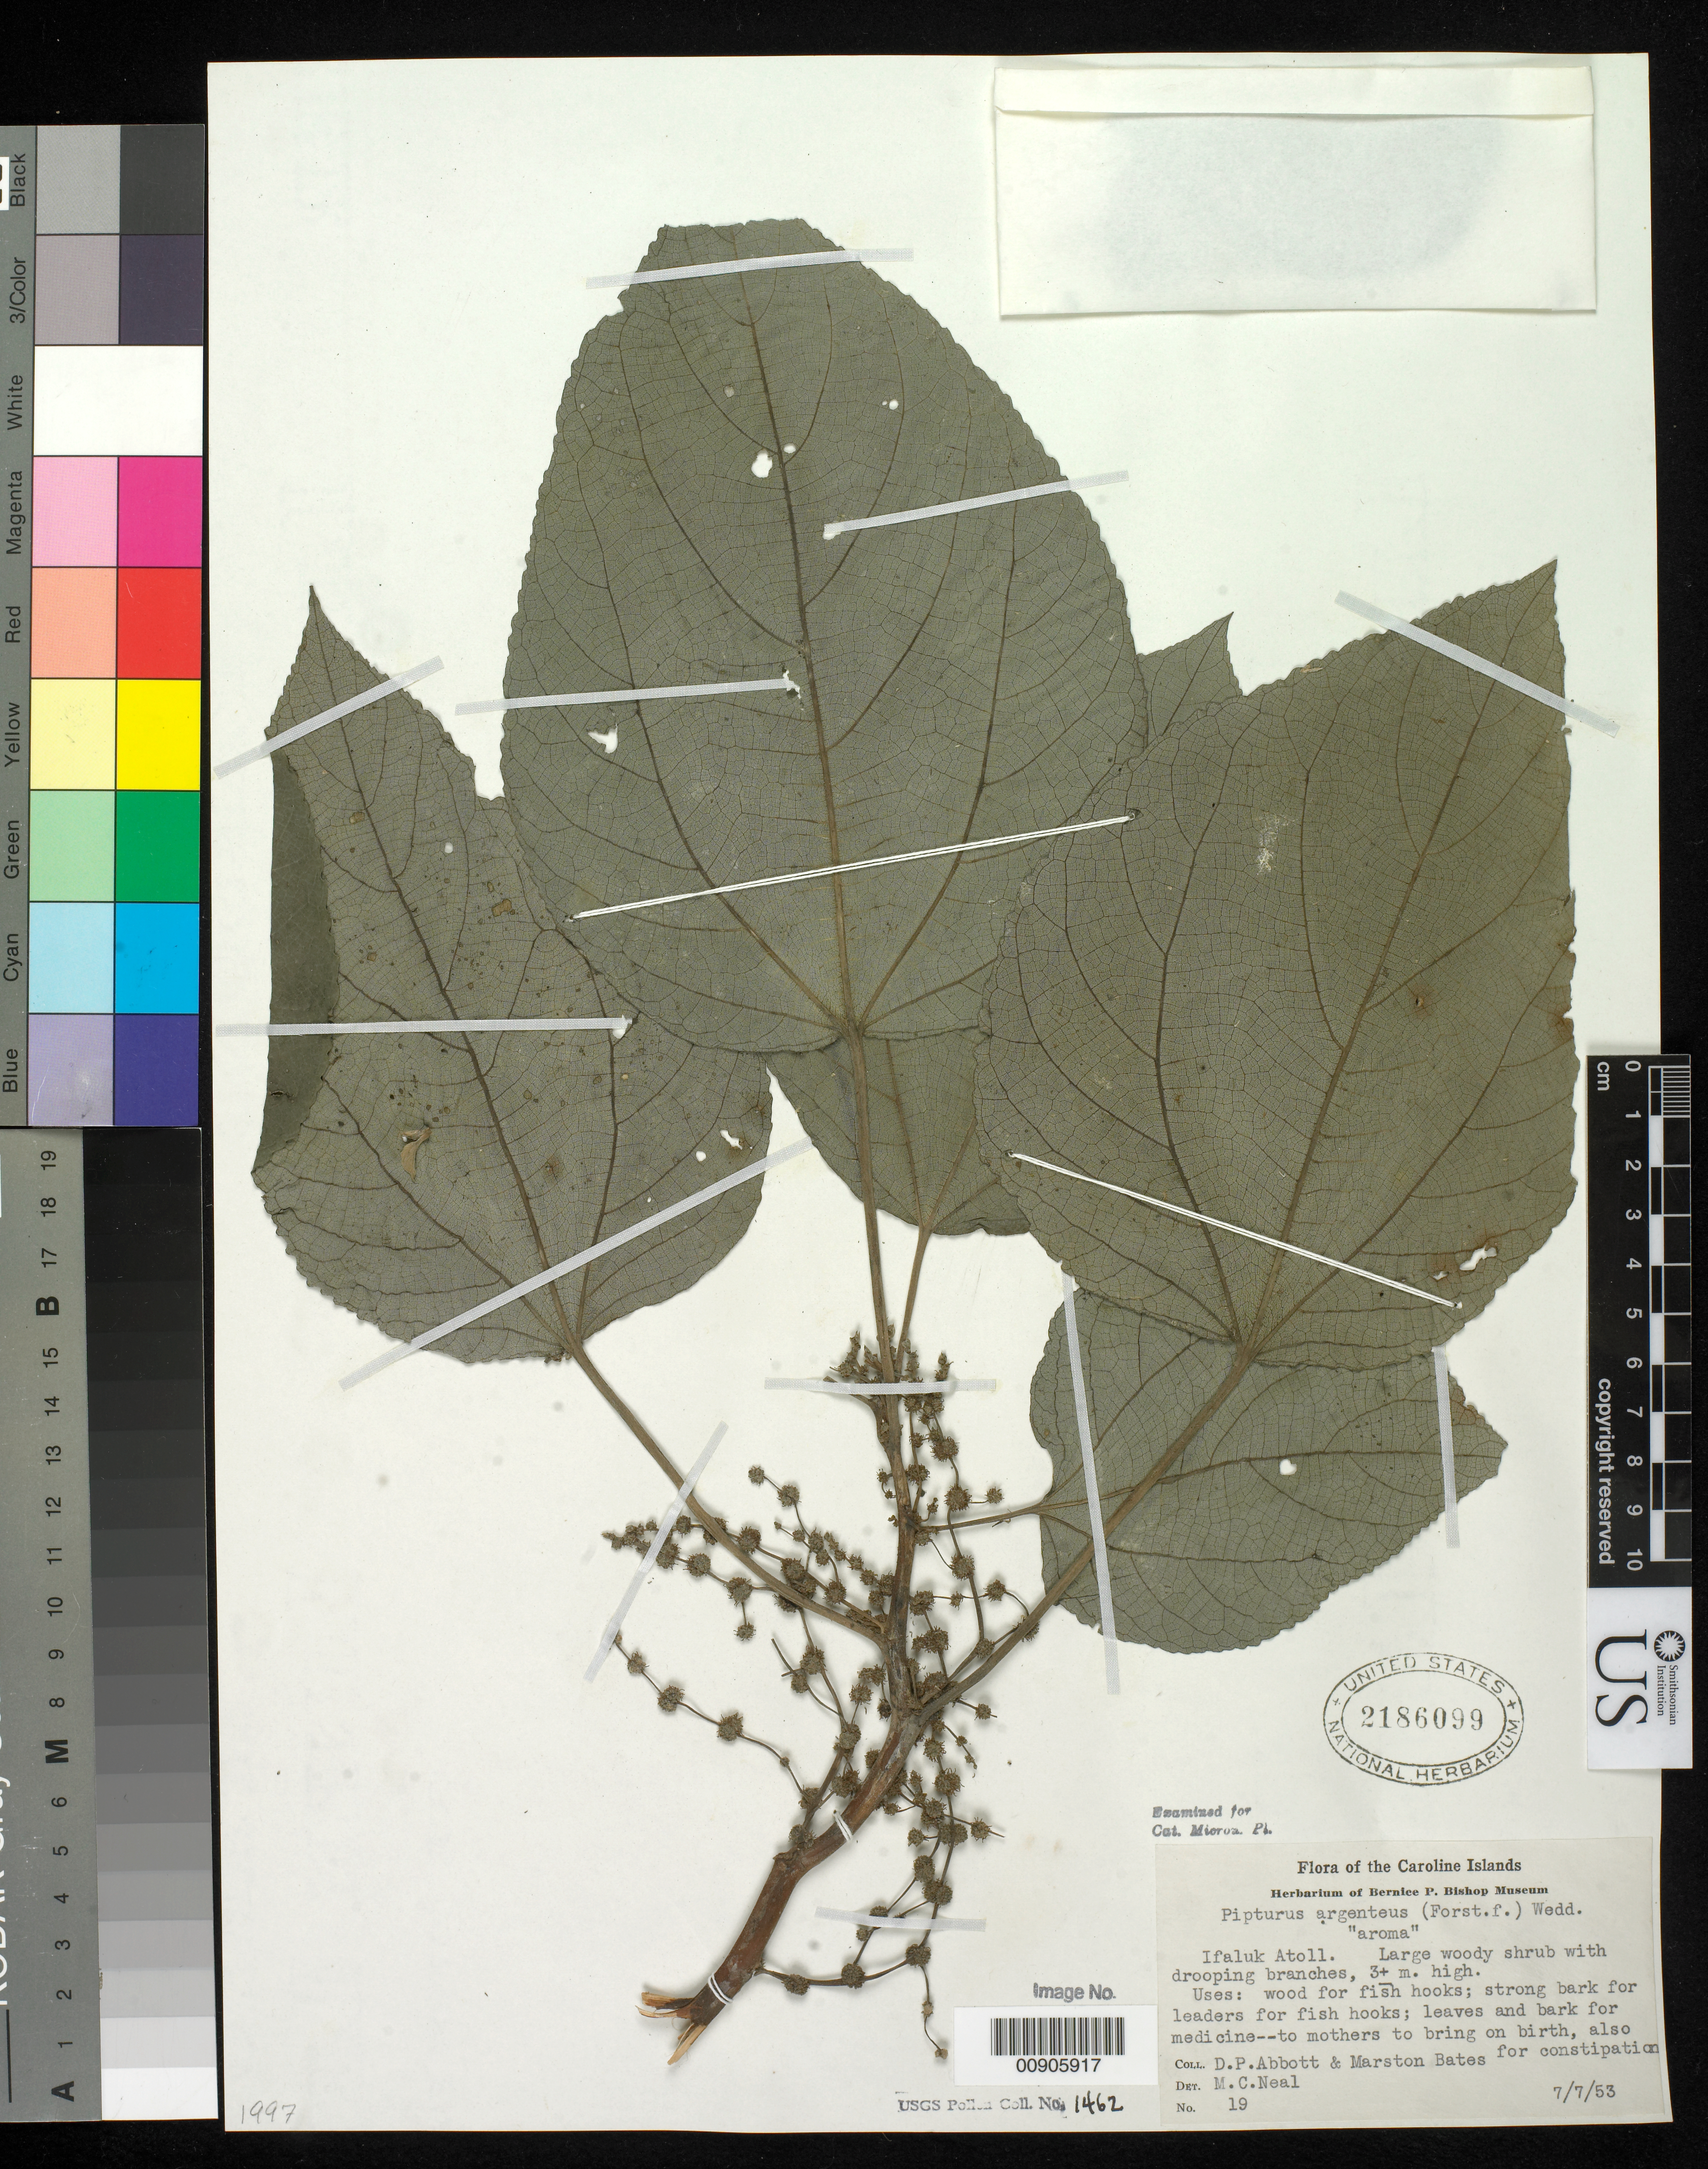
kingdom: Plantae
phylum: Tracheophyta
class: Magnoliopsida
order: Rosales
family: Urticaceae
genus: Pipturus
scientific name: Pipturus argenteus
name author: (G. Forst.) Wedd.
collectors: D. P. Abbott & M. Bates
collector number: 19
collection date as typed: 07 Jul 1953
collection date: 1953-07-07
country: Micronesia, Federated States of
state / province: Yap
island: Ifalik (Ifaluk) Atoll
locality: Ifalik Islet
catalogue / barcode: US 2186099